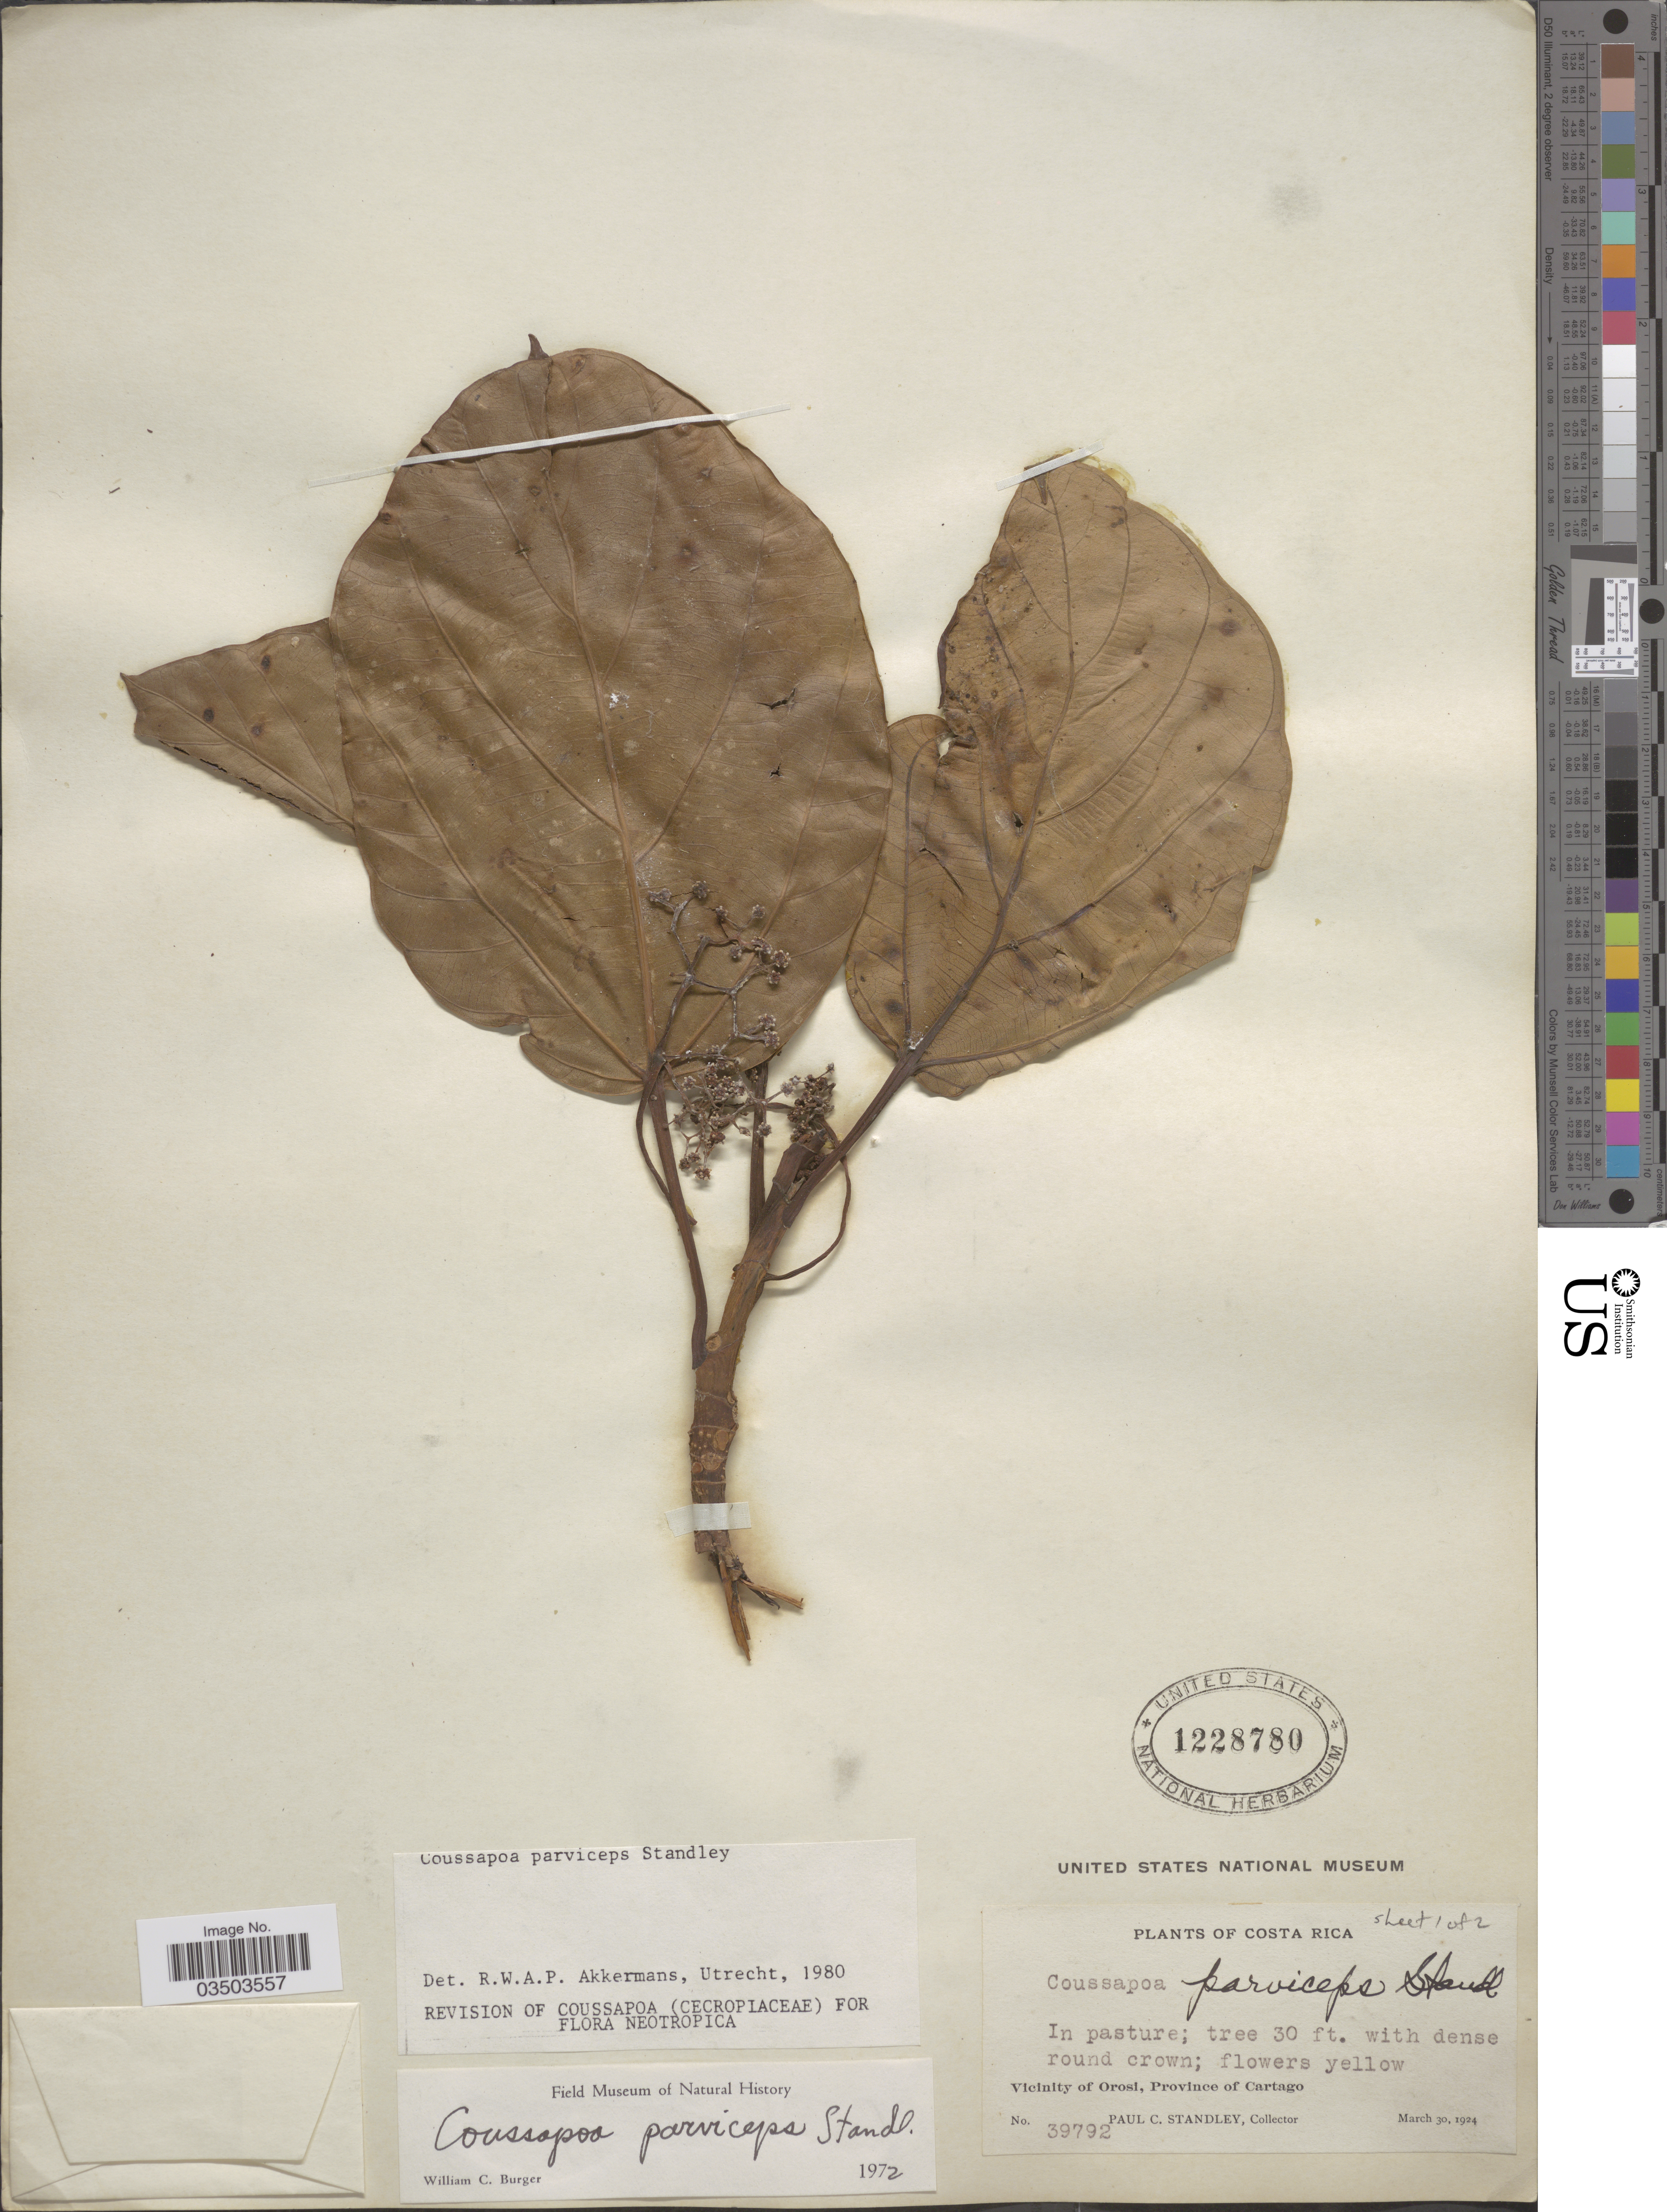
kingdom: Plantae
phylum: Tracheophyta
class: Magnoliopsida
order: Rosales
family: Urticaceae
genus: Coussapoa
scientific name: Coussapoa parviceps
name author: Standl.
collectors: P. C. Standley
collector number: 39792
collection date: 1924-03-30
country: Costa Rica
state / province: Cartago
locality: Vicinity of Orosi.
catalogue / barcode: US 1228780